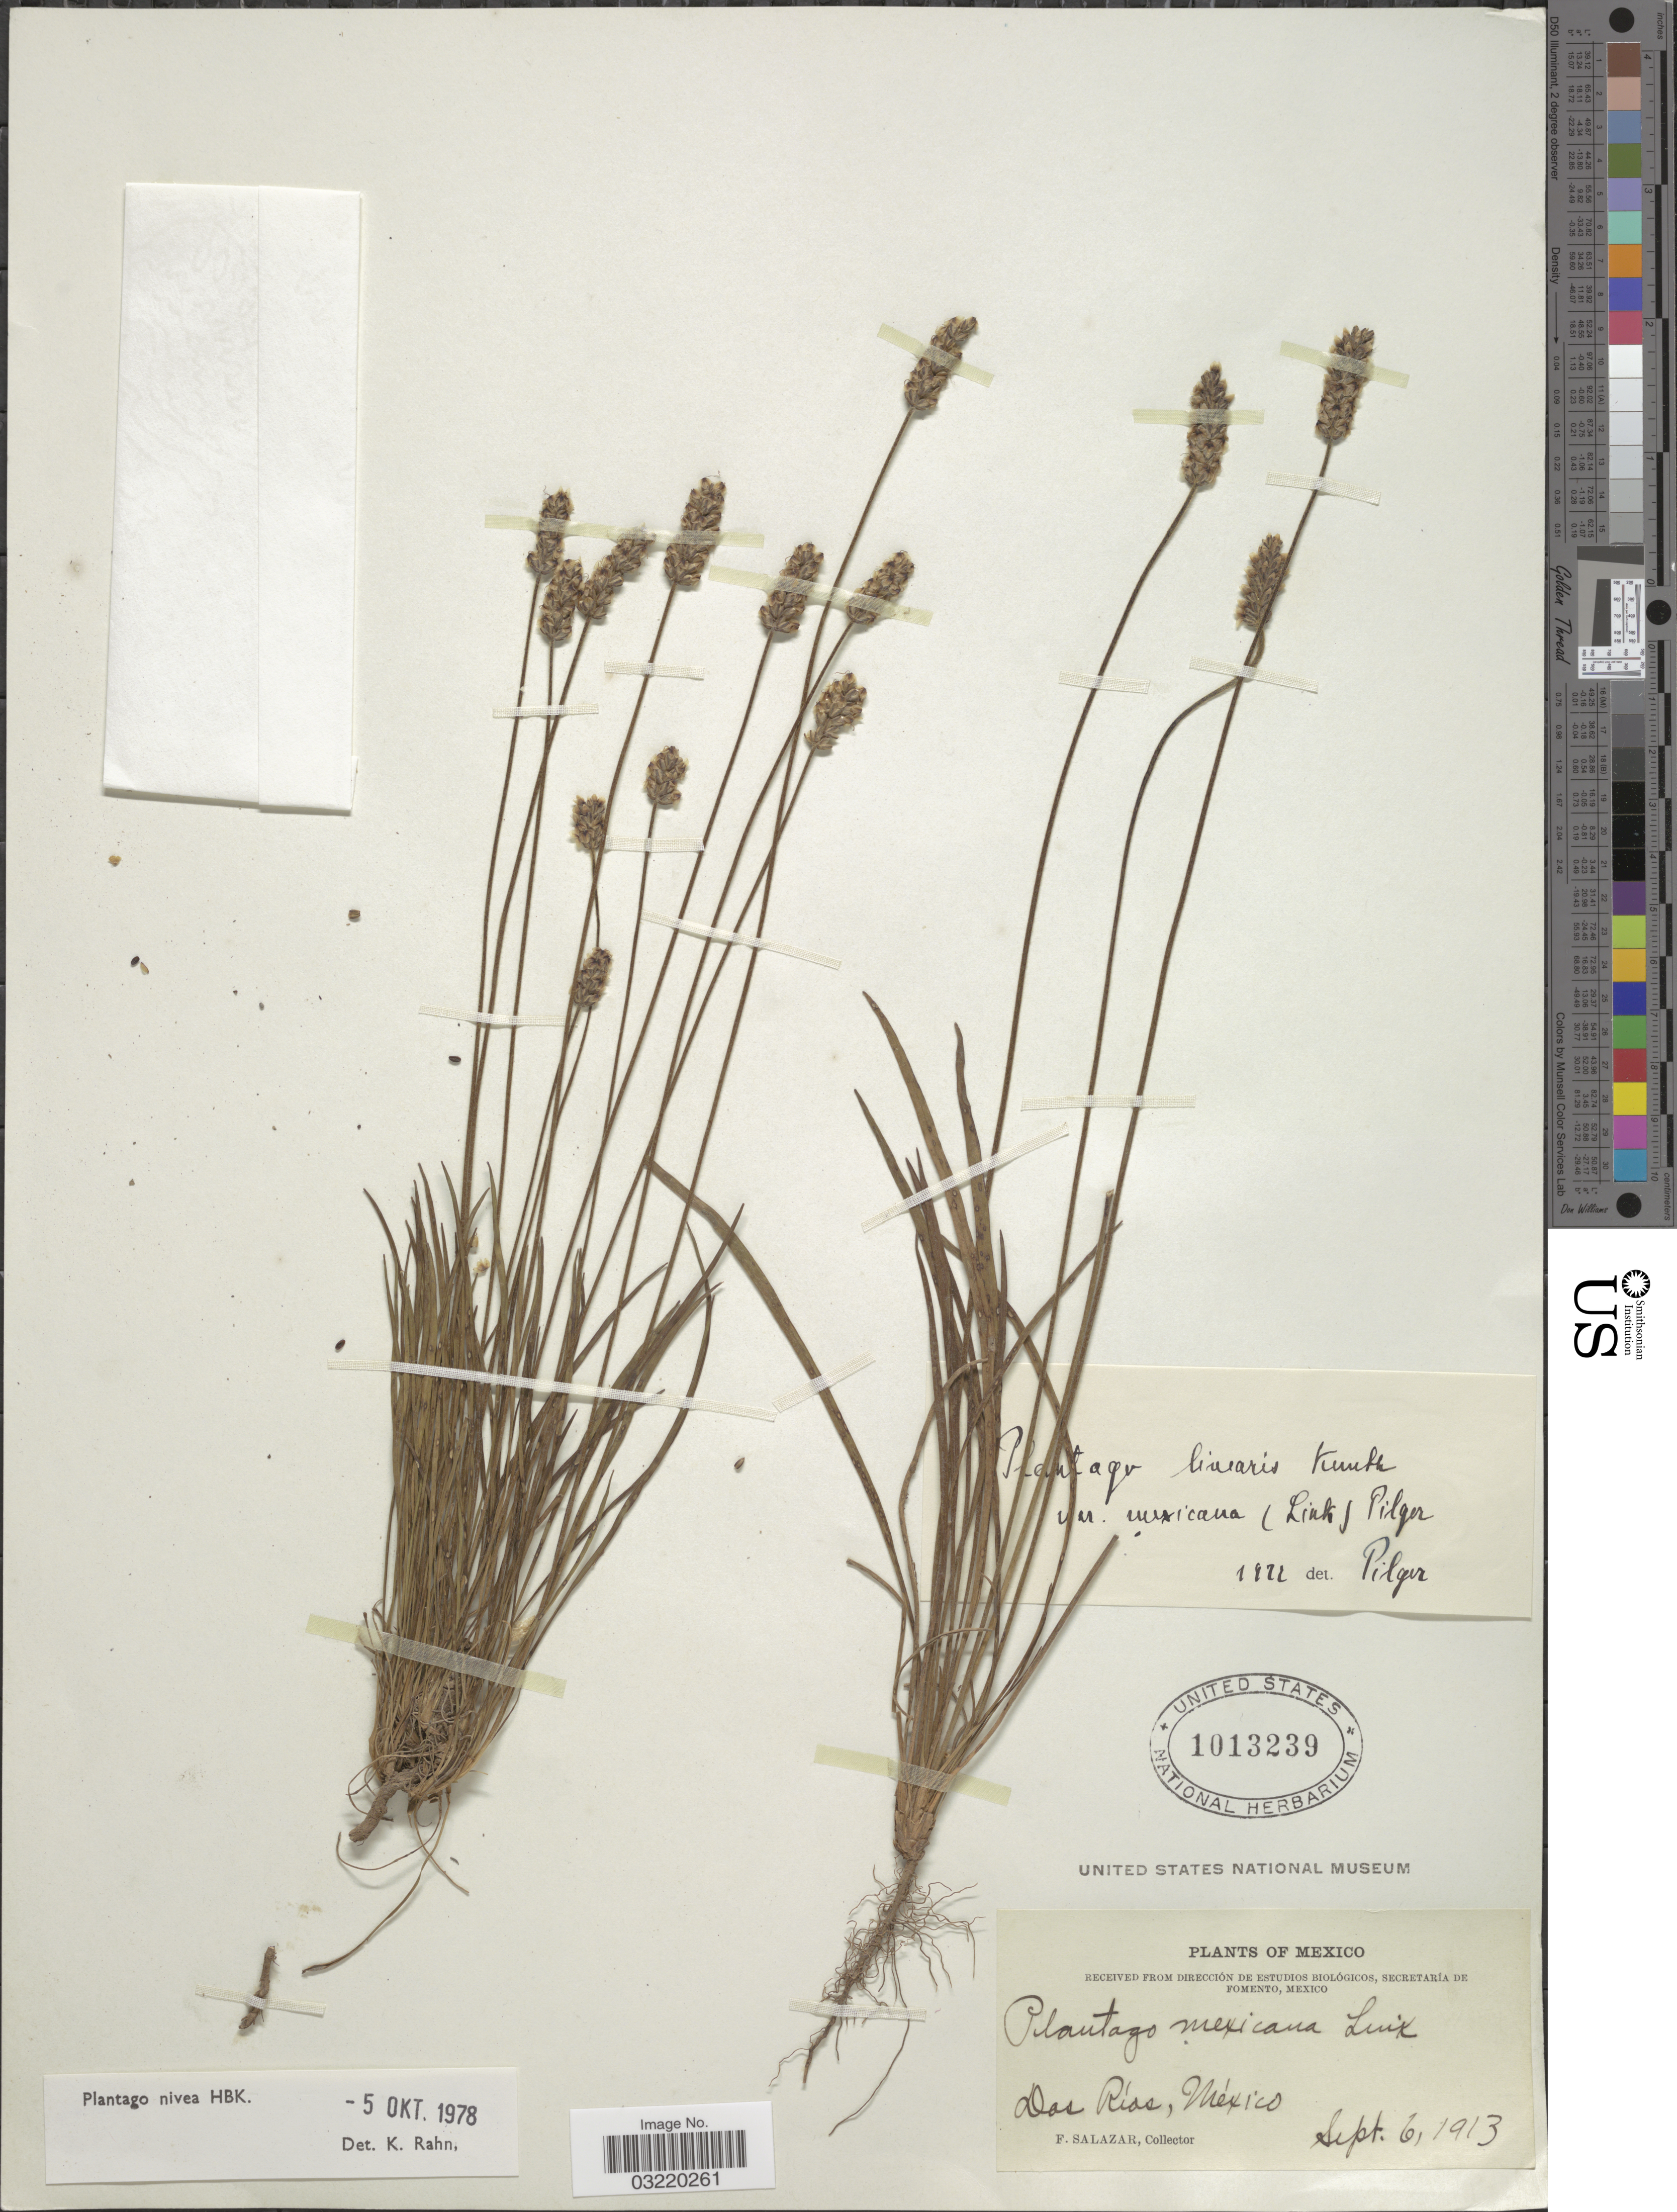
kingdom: Plantae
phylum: Tracheophyta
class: Magnoliopsida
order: Lamiales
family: Plantaginaceae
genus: Plantago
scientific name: Plantago nivea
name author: Kunth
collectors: F. Salazar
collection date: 1913-09-06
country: Mexico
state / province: México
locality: Dos Ríos.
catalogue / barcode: US 1013239